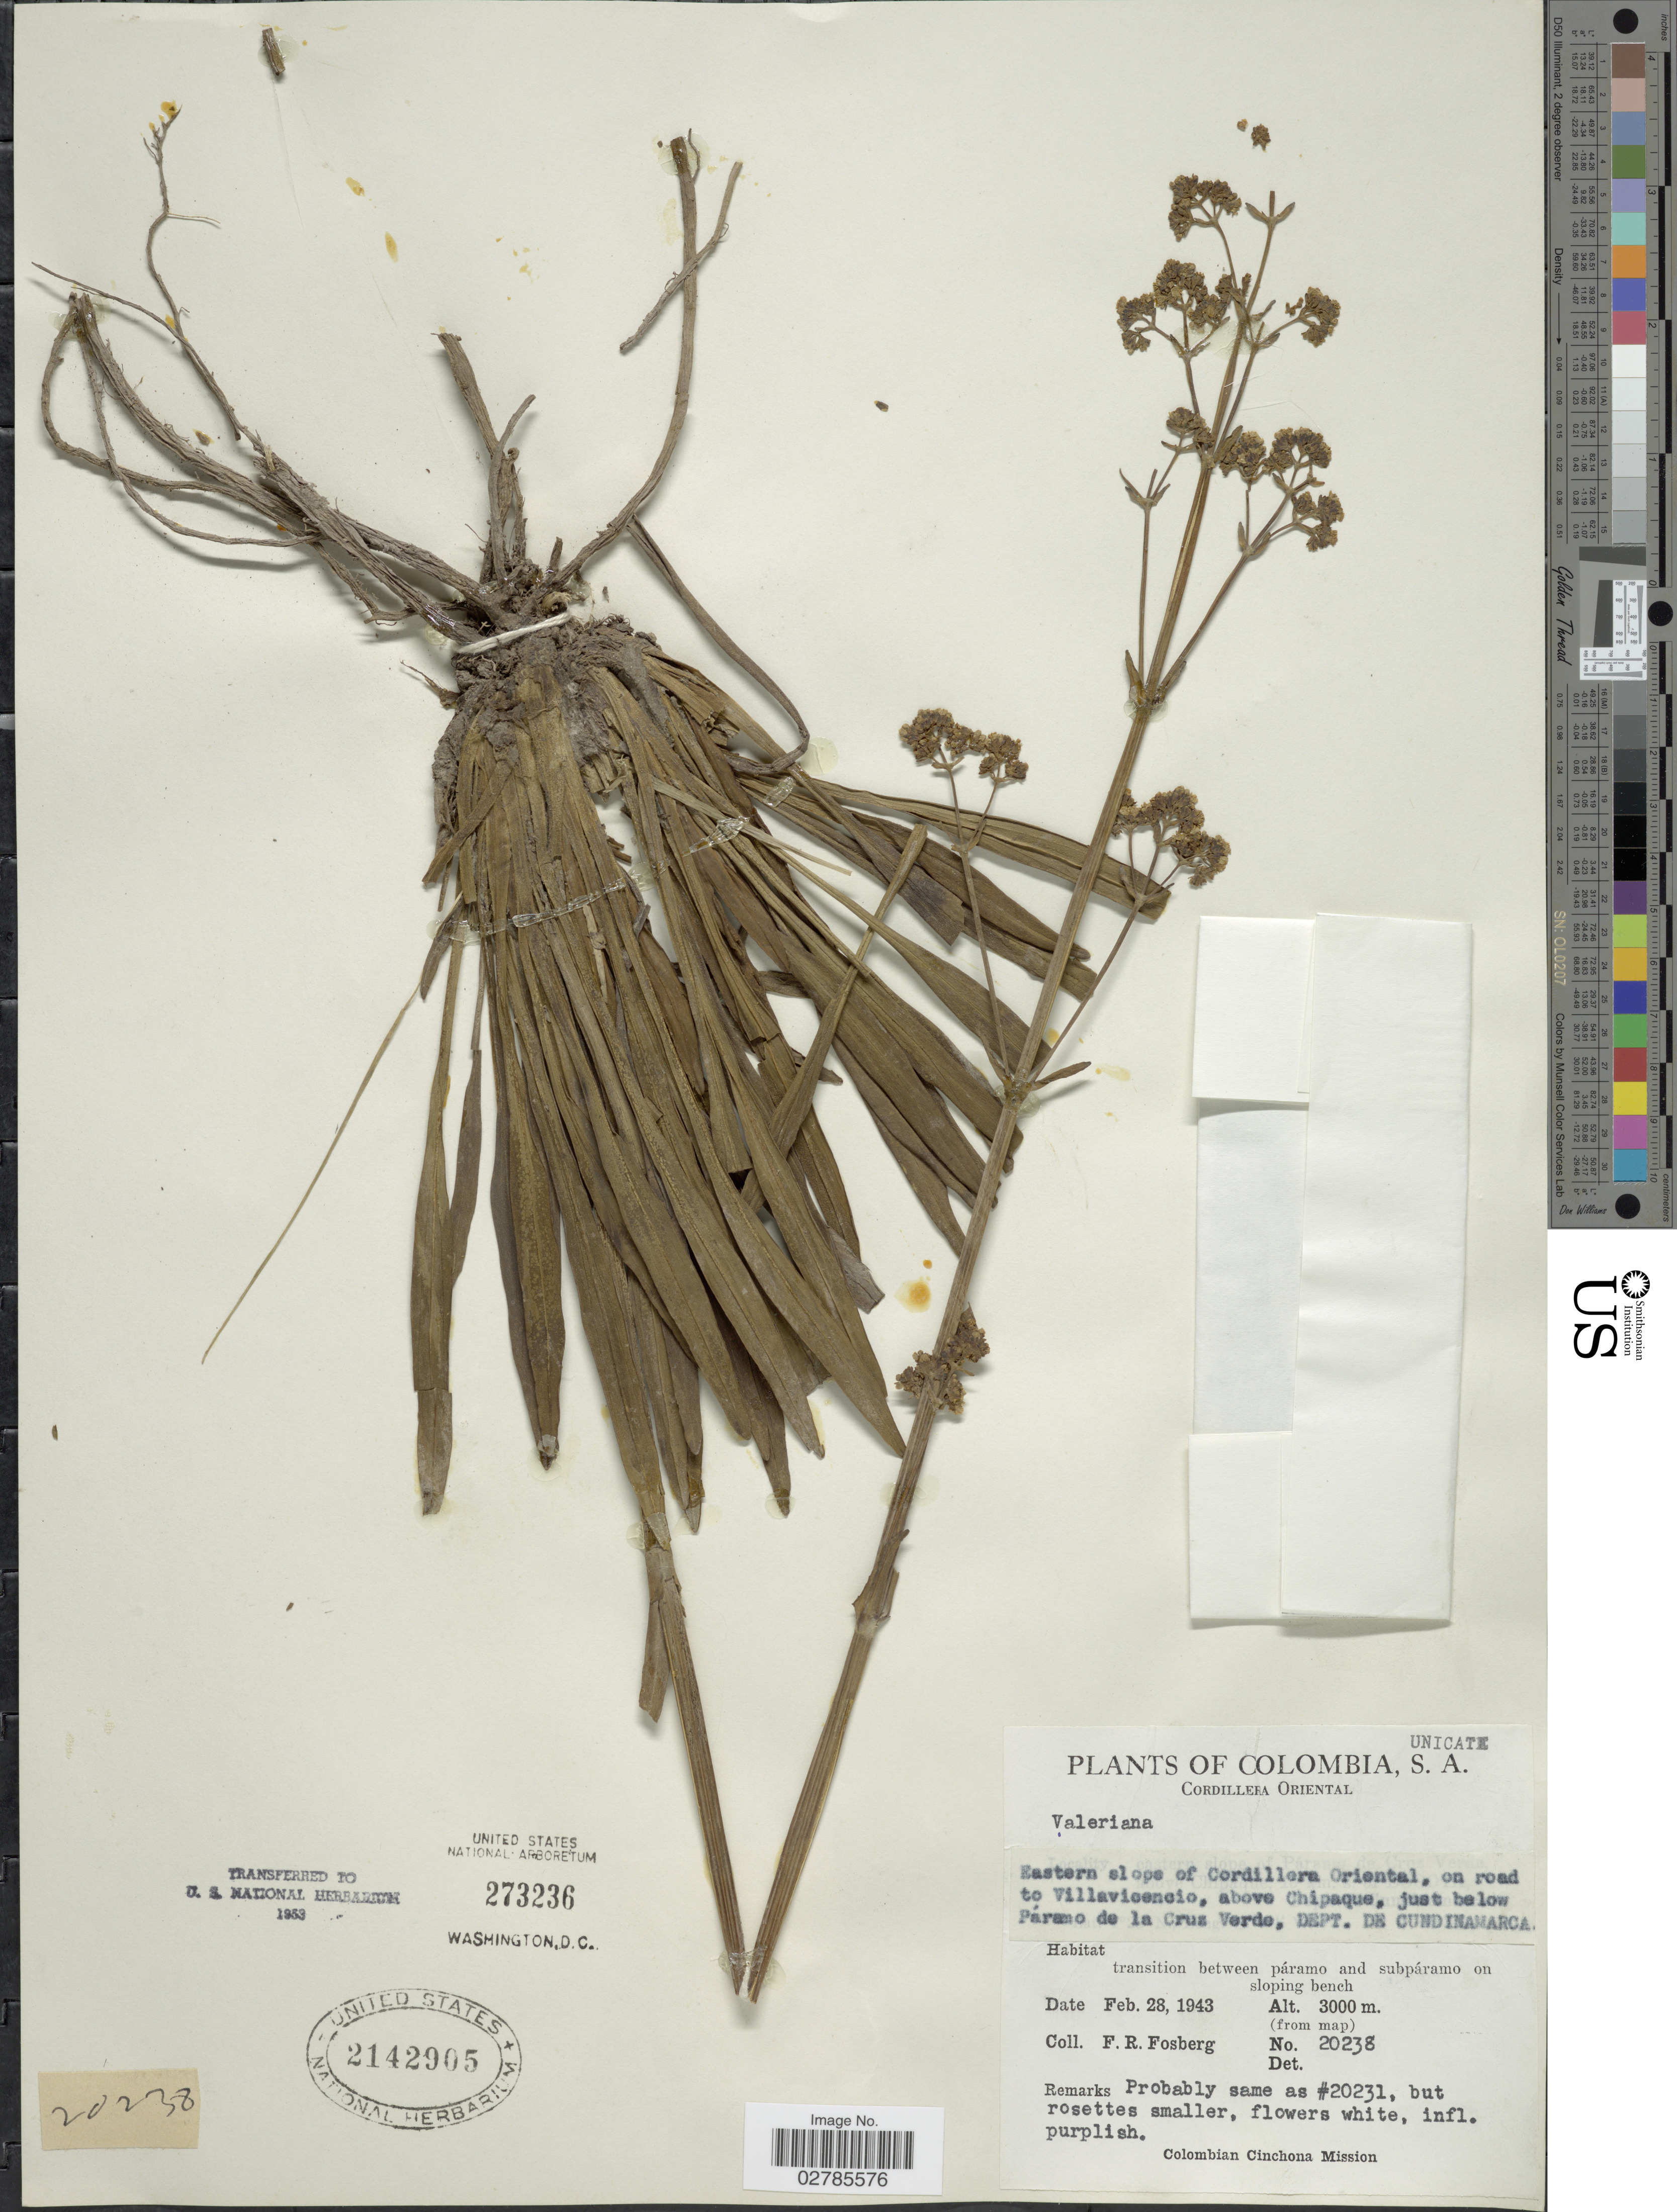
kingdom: Plantae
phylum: Tracheophyta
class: Magnoliopsida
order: Dipsacales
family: Caprifoliaceae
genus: Valeriana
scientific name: Valeriana vetasana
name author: Killip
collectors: F. R. Fosberg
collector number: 20238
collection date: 1943-02-28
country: Colombia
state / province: Cundinamarca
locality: Cordillera Oriental, Eastern slope of Cordillera Oriental, on road to Villavicencio, above Chipaque, just below Páramo de la Cruz Verde, Dept. de Cundinamarca.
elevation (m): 3000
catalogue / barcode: US 2142905